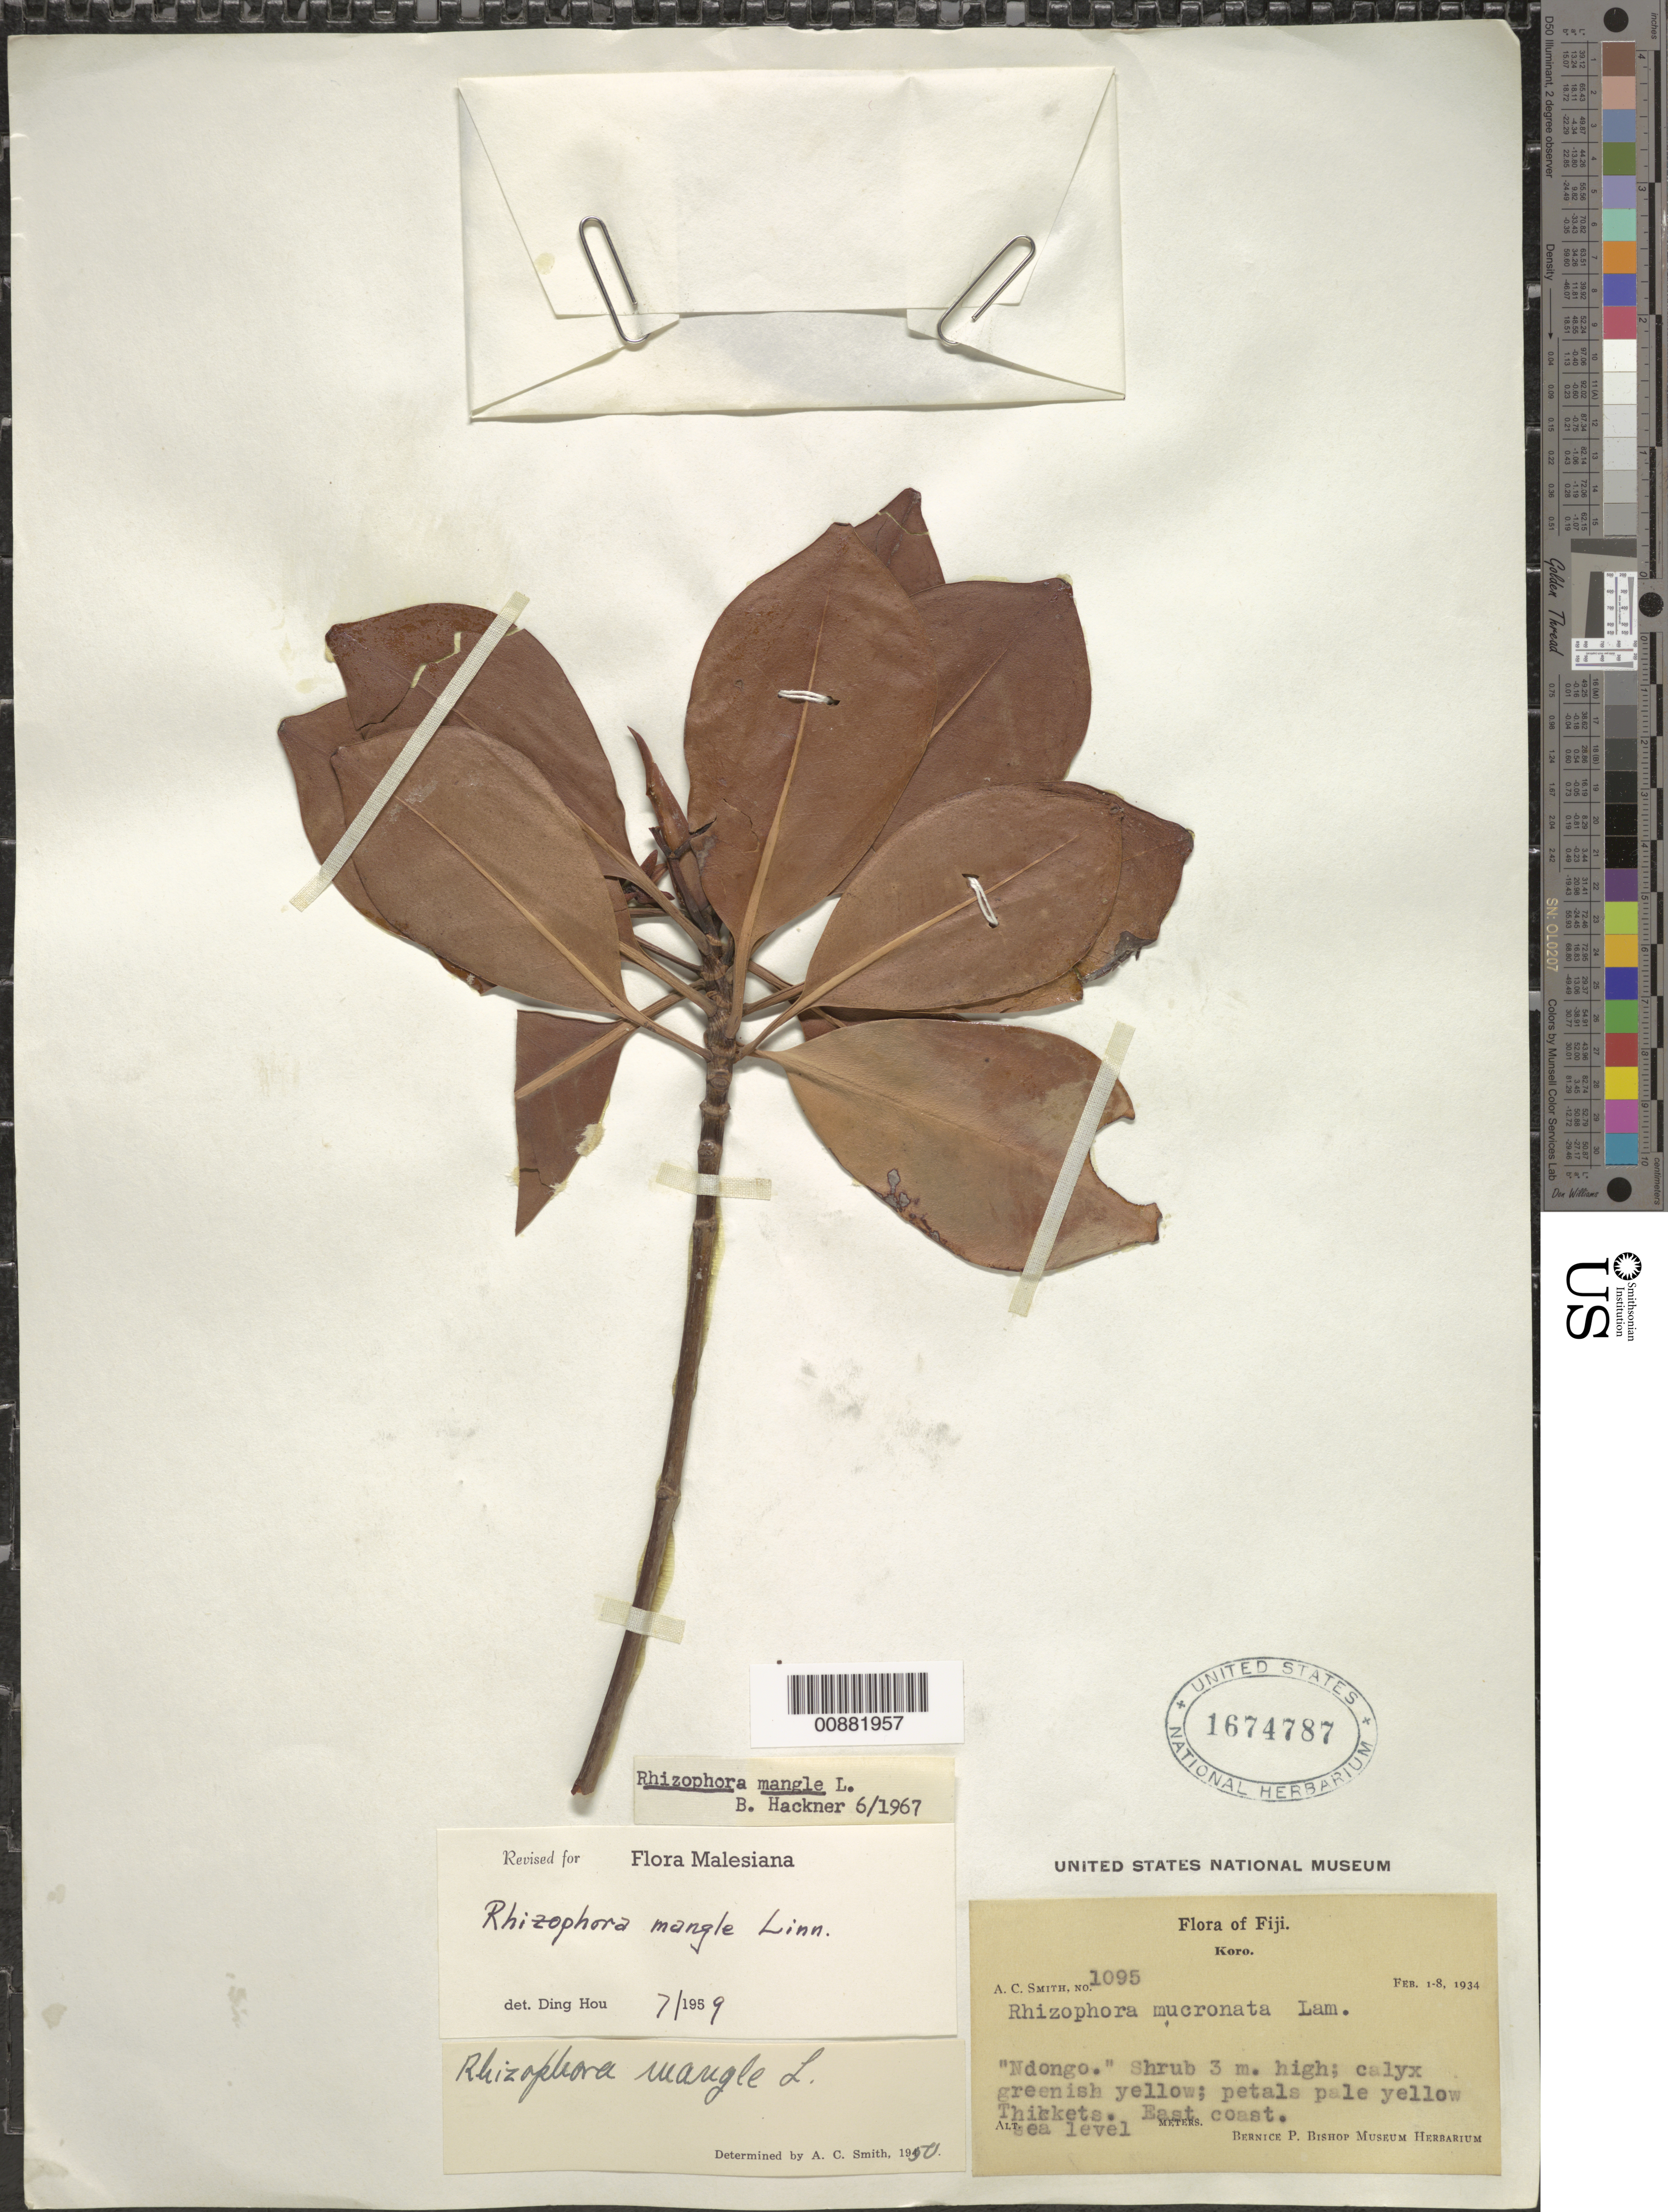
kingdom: Plantae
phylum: Tracheophyta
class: Magnoliopsida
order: Malpighiales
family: Rhizophoraceae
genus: Rhizophora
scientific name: Rhizophora mangle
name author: L.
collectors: C. A. Smith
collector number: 1095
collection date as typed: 01 Feb 1934 to 08 Feb 1934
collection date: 1934-02-01/1934-02-08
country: Fiji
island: Koro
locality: East Coast.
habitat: Thickets.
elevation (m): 0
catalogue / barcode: US 1674787